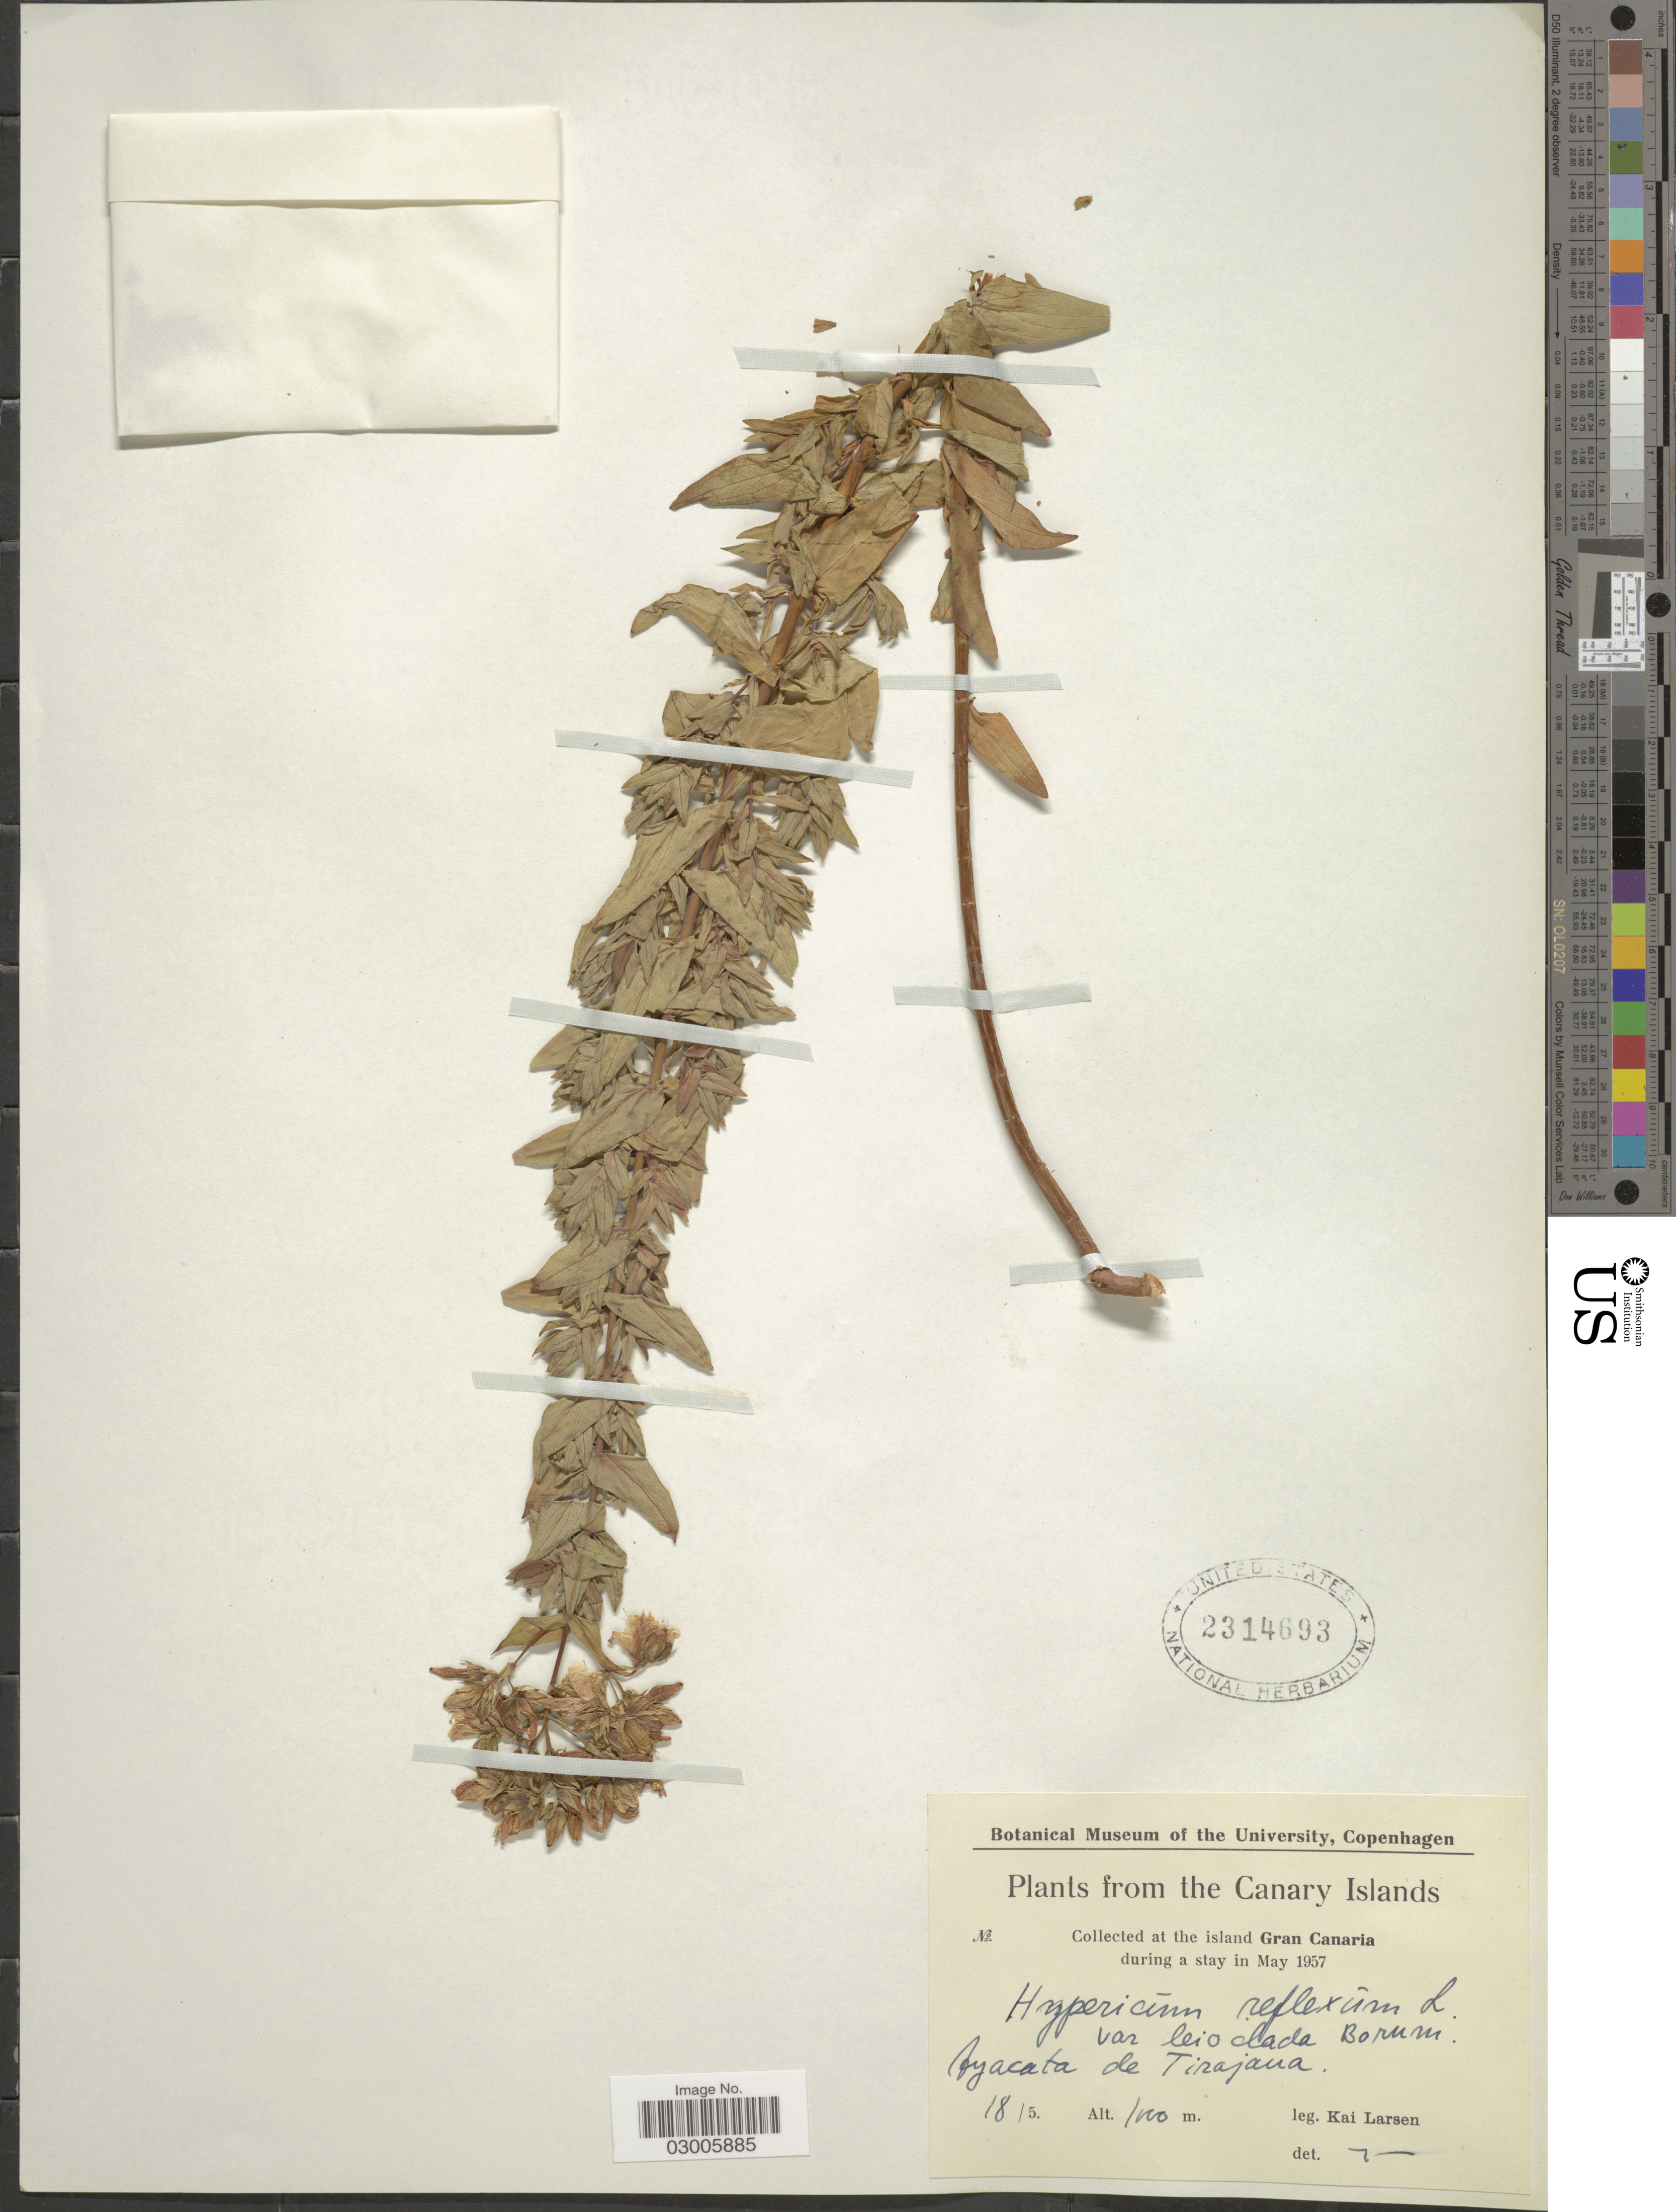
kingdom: Plantae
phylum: Tracheophyta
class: Magnoliopsida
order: Malpighiales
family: Hypericaceae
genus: Hypericum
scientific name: Hypericum reflexum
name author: L. f.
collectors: K. Larsen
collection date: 1957-05-18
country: Spain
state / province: Canarias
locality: Canary Islands. Collected at the island Gran Canaria. Tirajana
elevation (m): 1000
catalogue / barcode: US 2314693